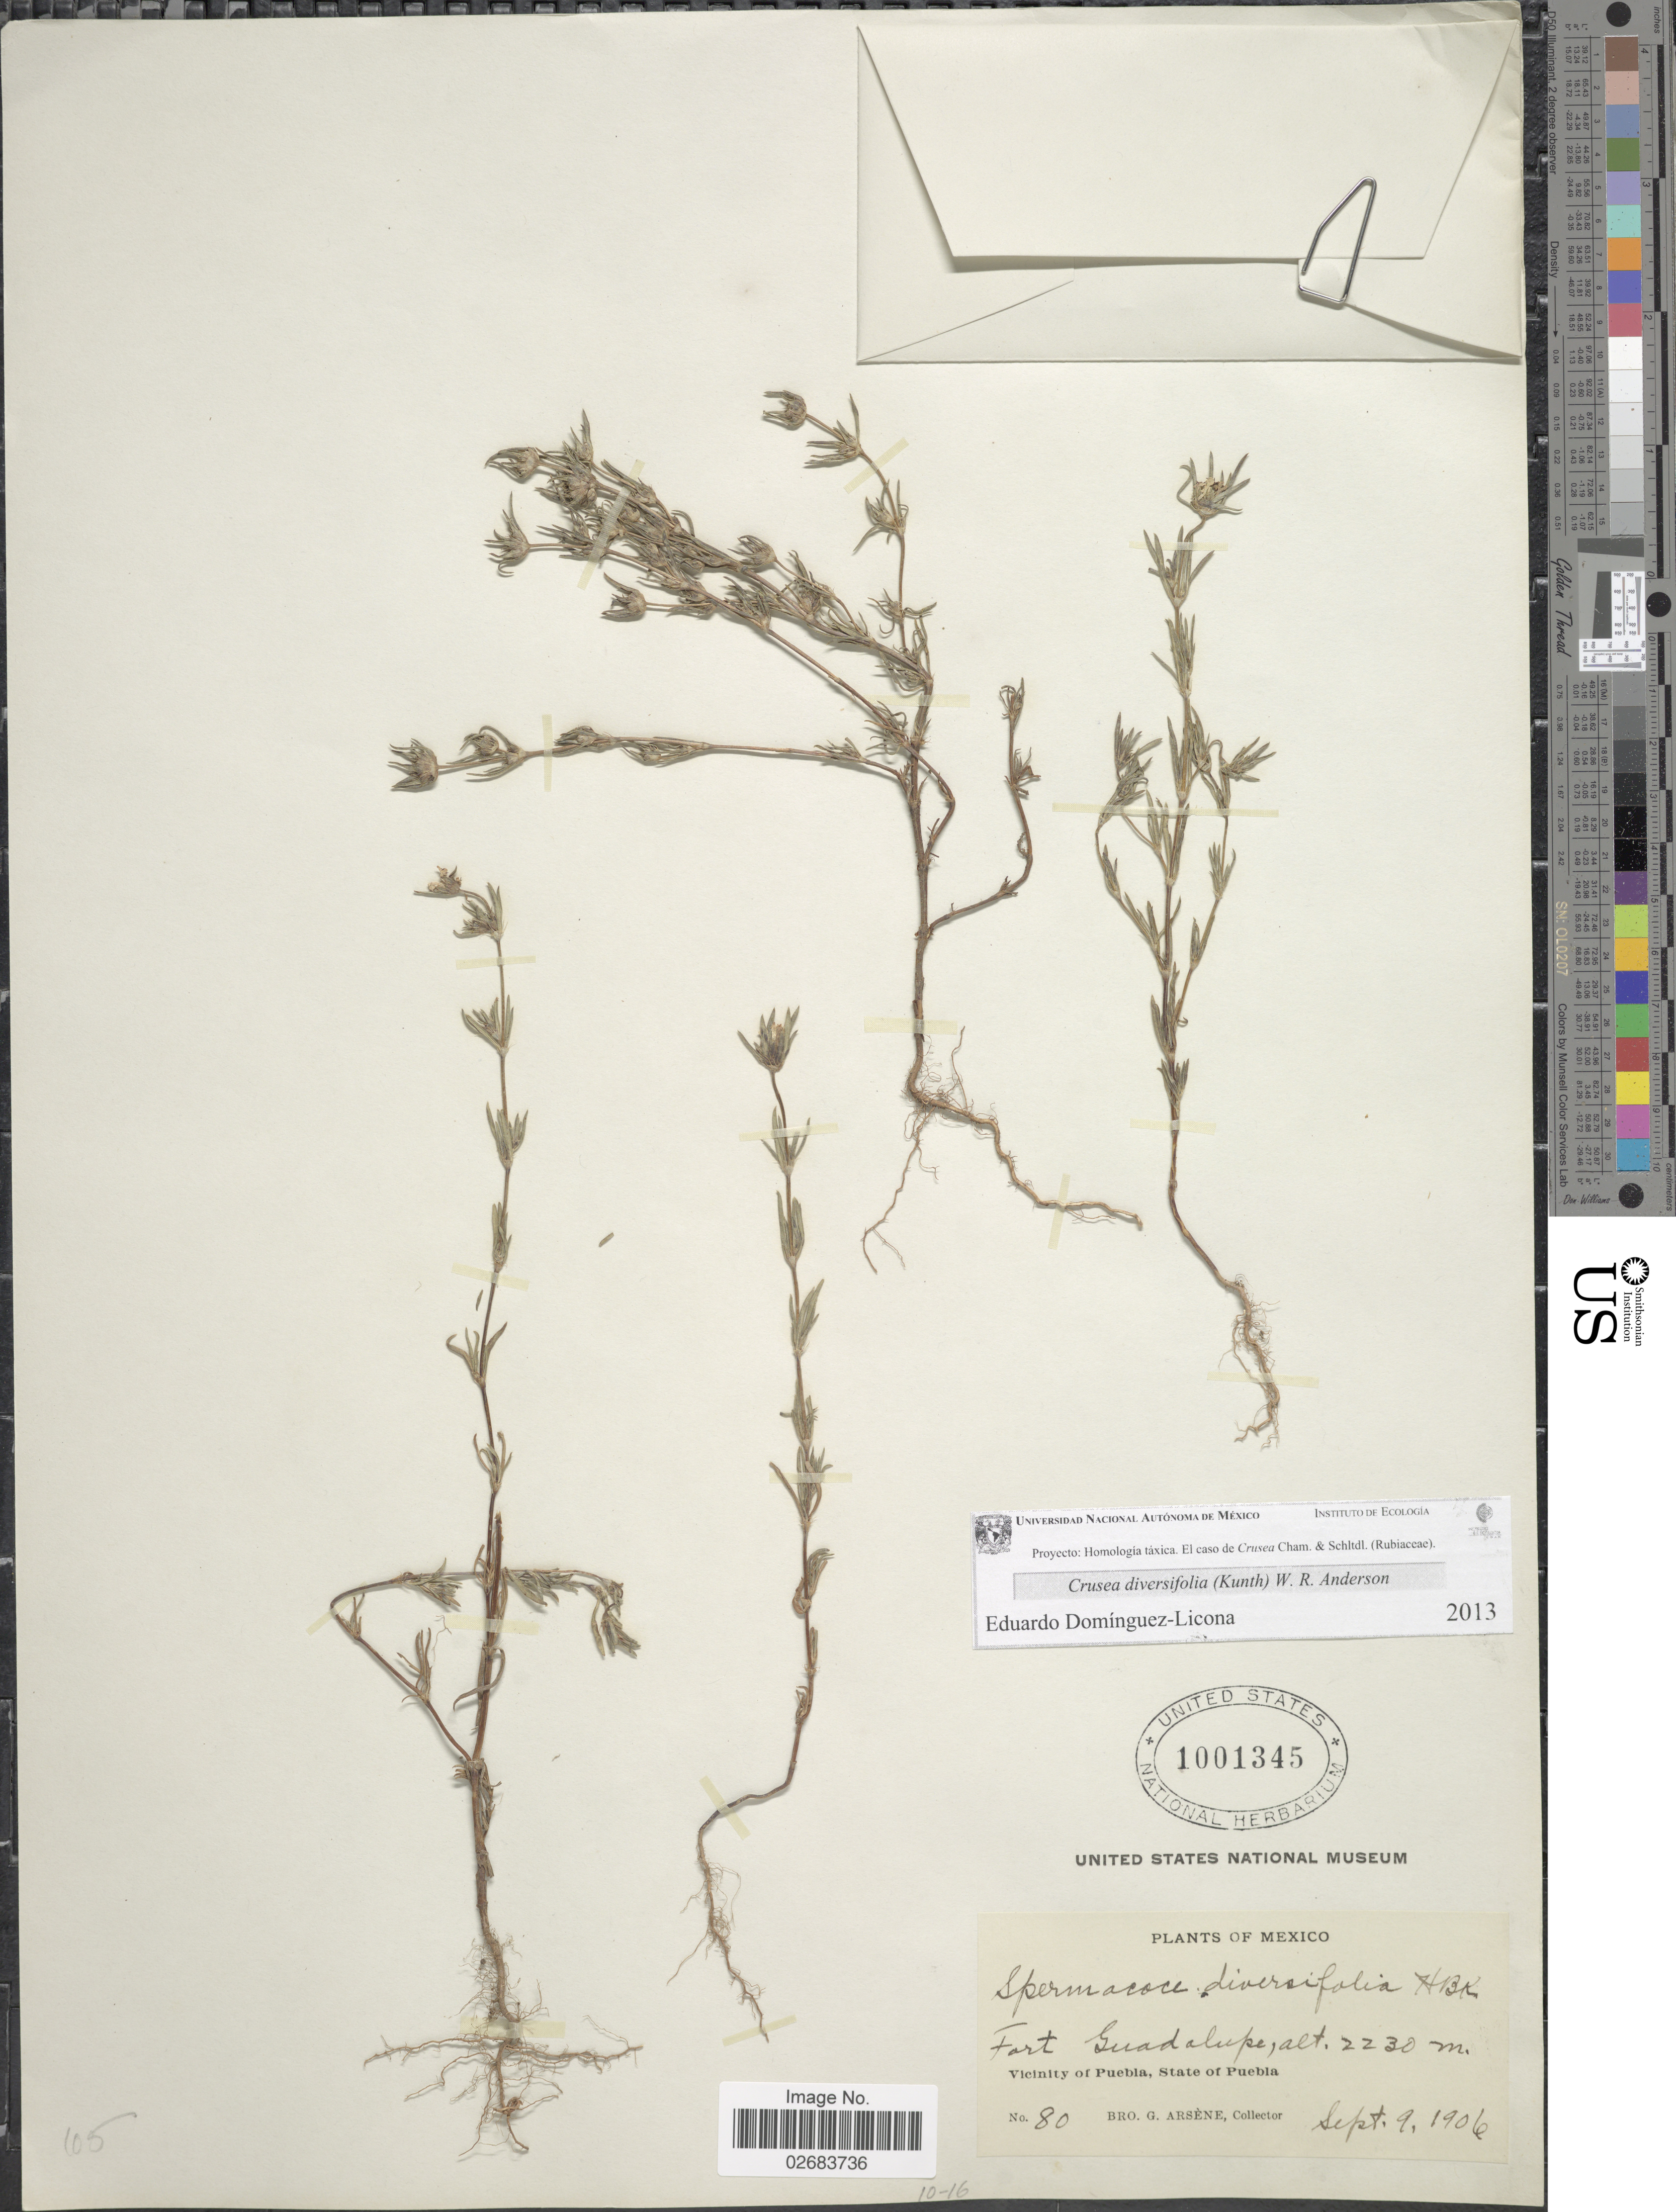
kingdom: Plantae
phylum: Tracheophyta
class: Magnoliopsida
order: Gentianales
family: Rubiaceae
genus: Crusea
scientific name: Crusea diversifolia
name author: (Kunth) W.R. Anderson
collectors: Bro. G. Arsène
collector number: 80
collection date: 1906-09-09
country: Mexico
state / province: Puebla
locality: Fort Guadalupe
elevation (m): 2230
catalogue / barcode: US 1001345